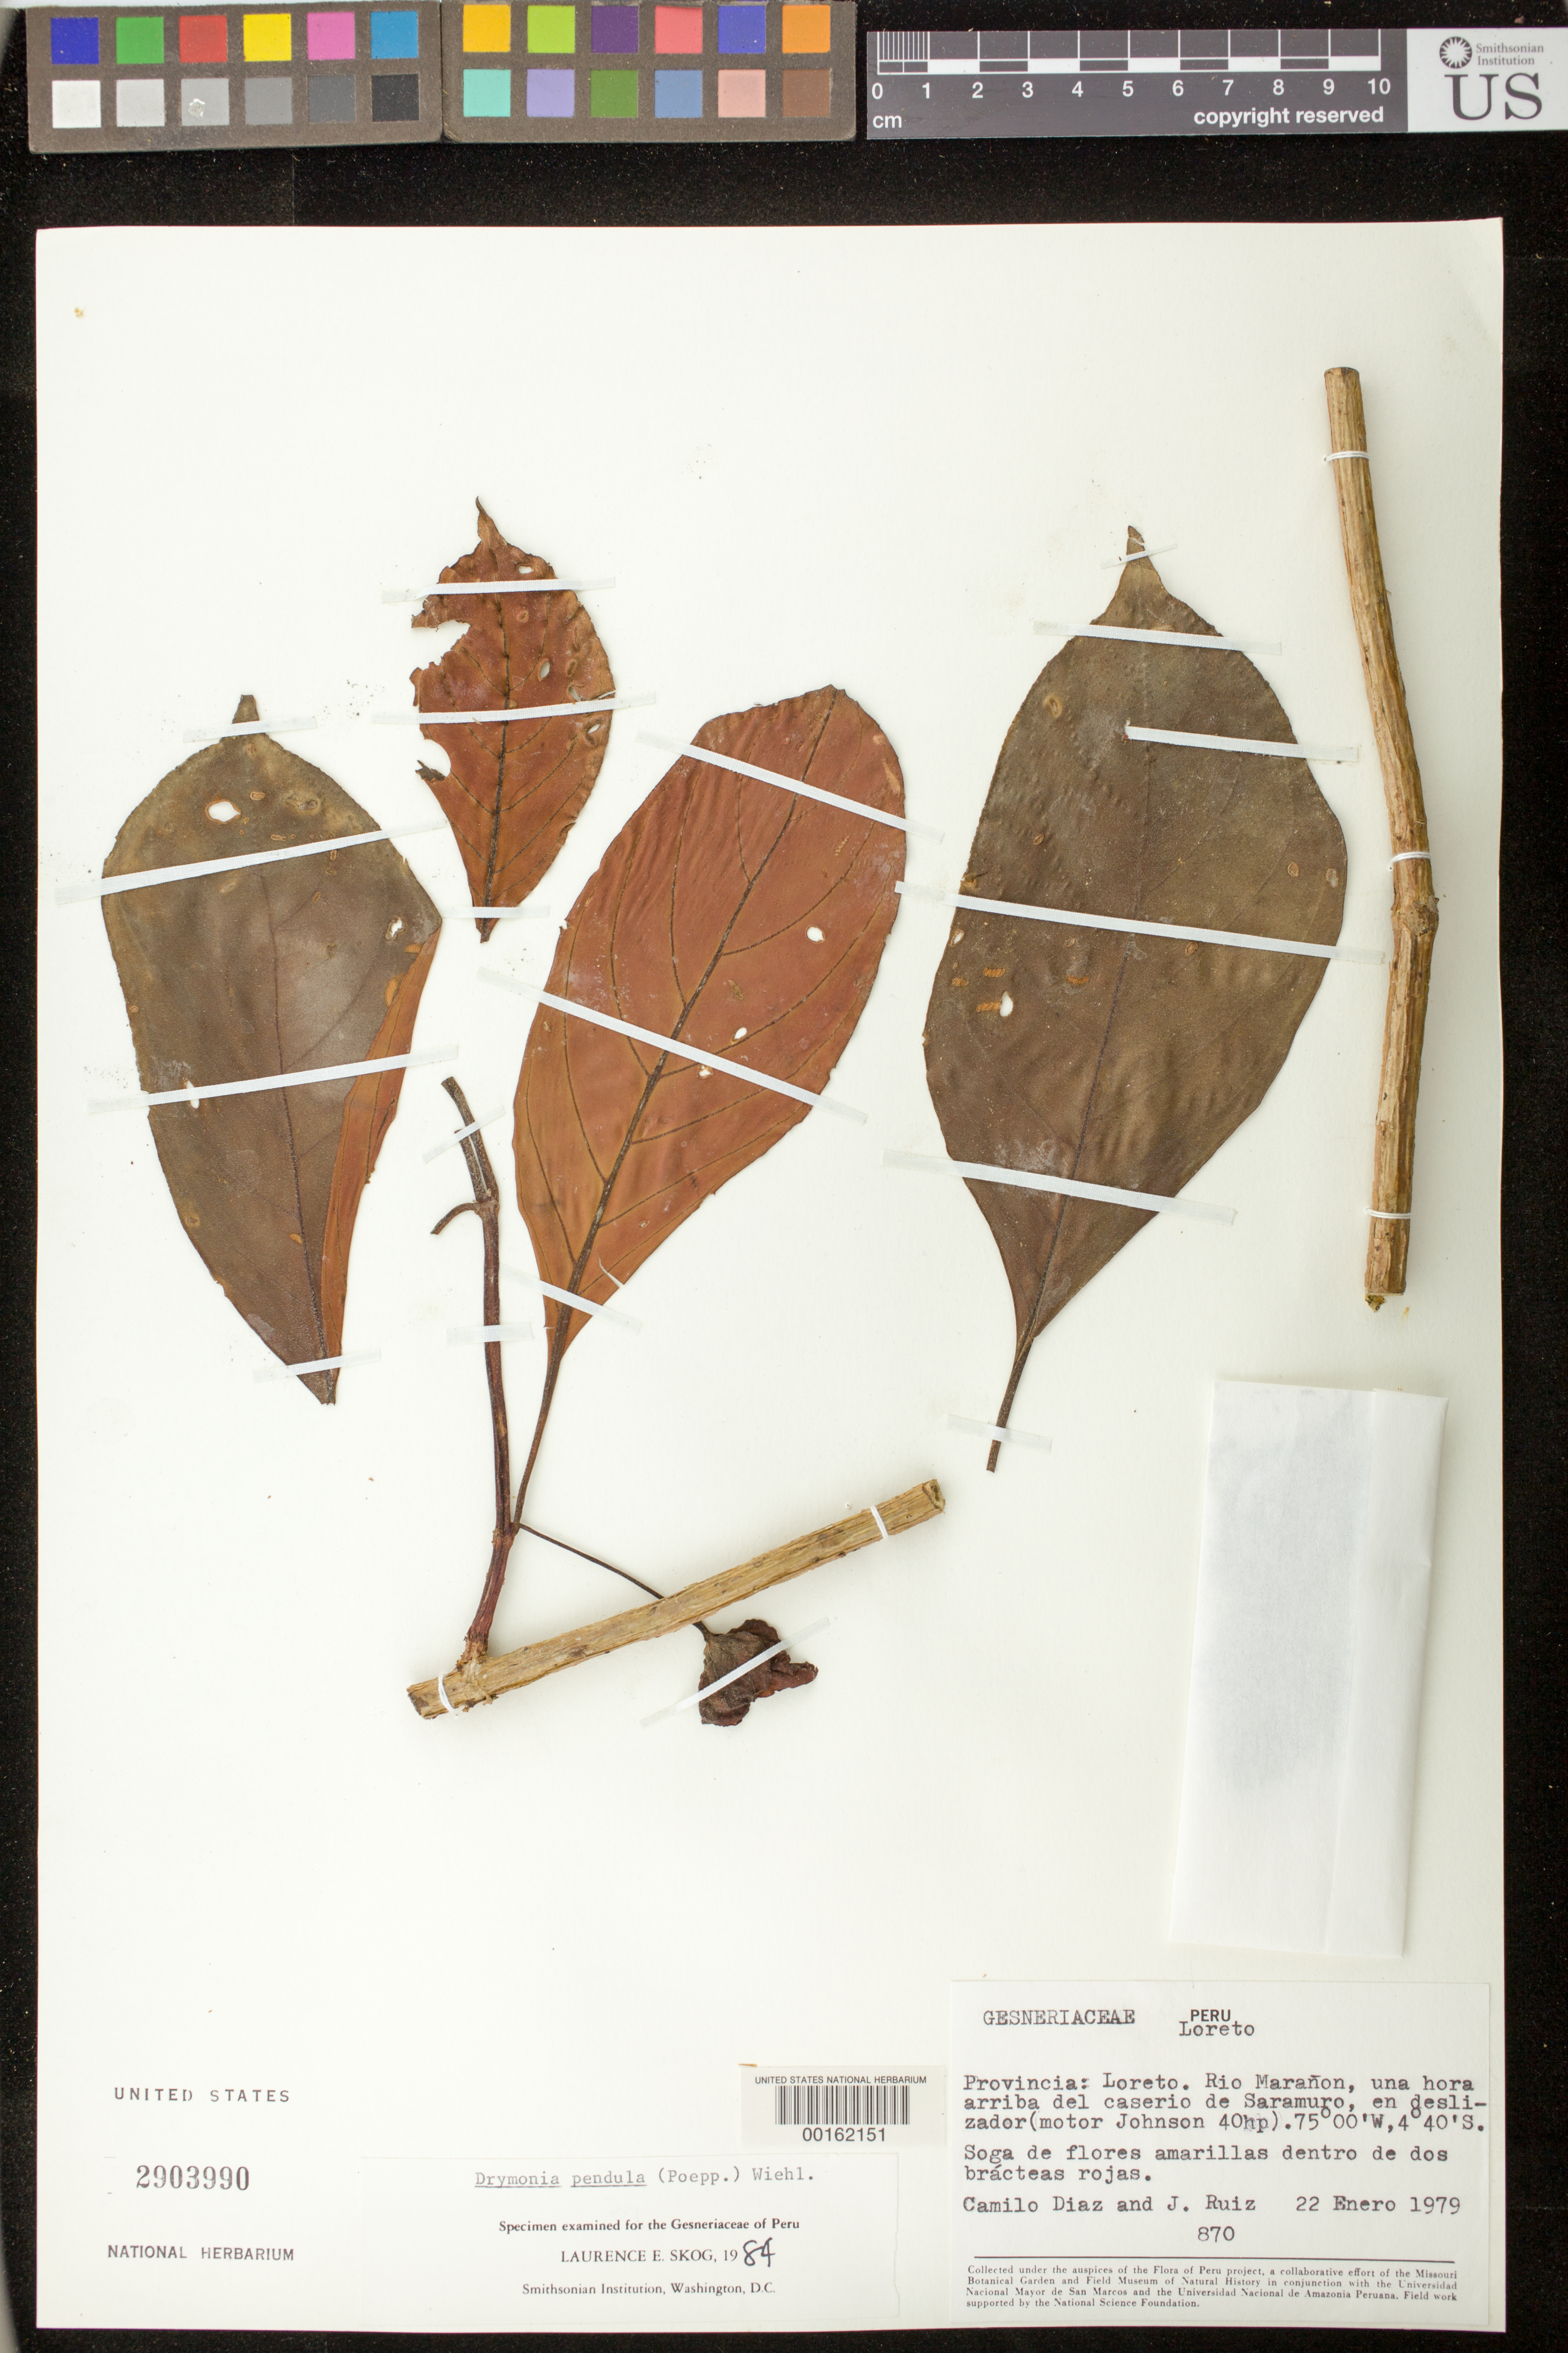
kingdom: Plantae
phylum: Tracheophyta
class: Magnoliopsida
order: Lamiales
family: Gesneriaceae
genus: Drymonia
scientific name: Drymonia pendula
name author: (Poepp.) Wiehler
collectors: C. Díaz S. & J. Ruiz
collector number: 870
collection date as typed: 22 Jan 1979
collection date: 1979-01-22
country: Peru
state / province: Loreto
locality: Prov. Loreto; Rio Maranon, an hr above Saramuro, gliding (motor Johnson 40 hp)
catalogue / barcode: US 2903990